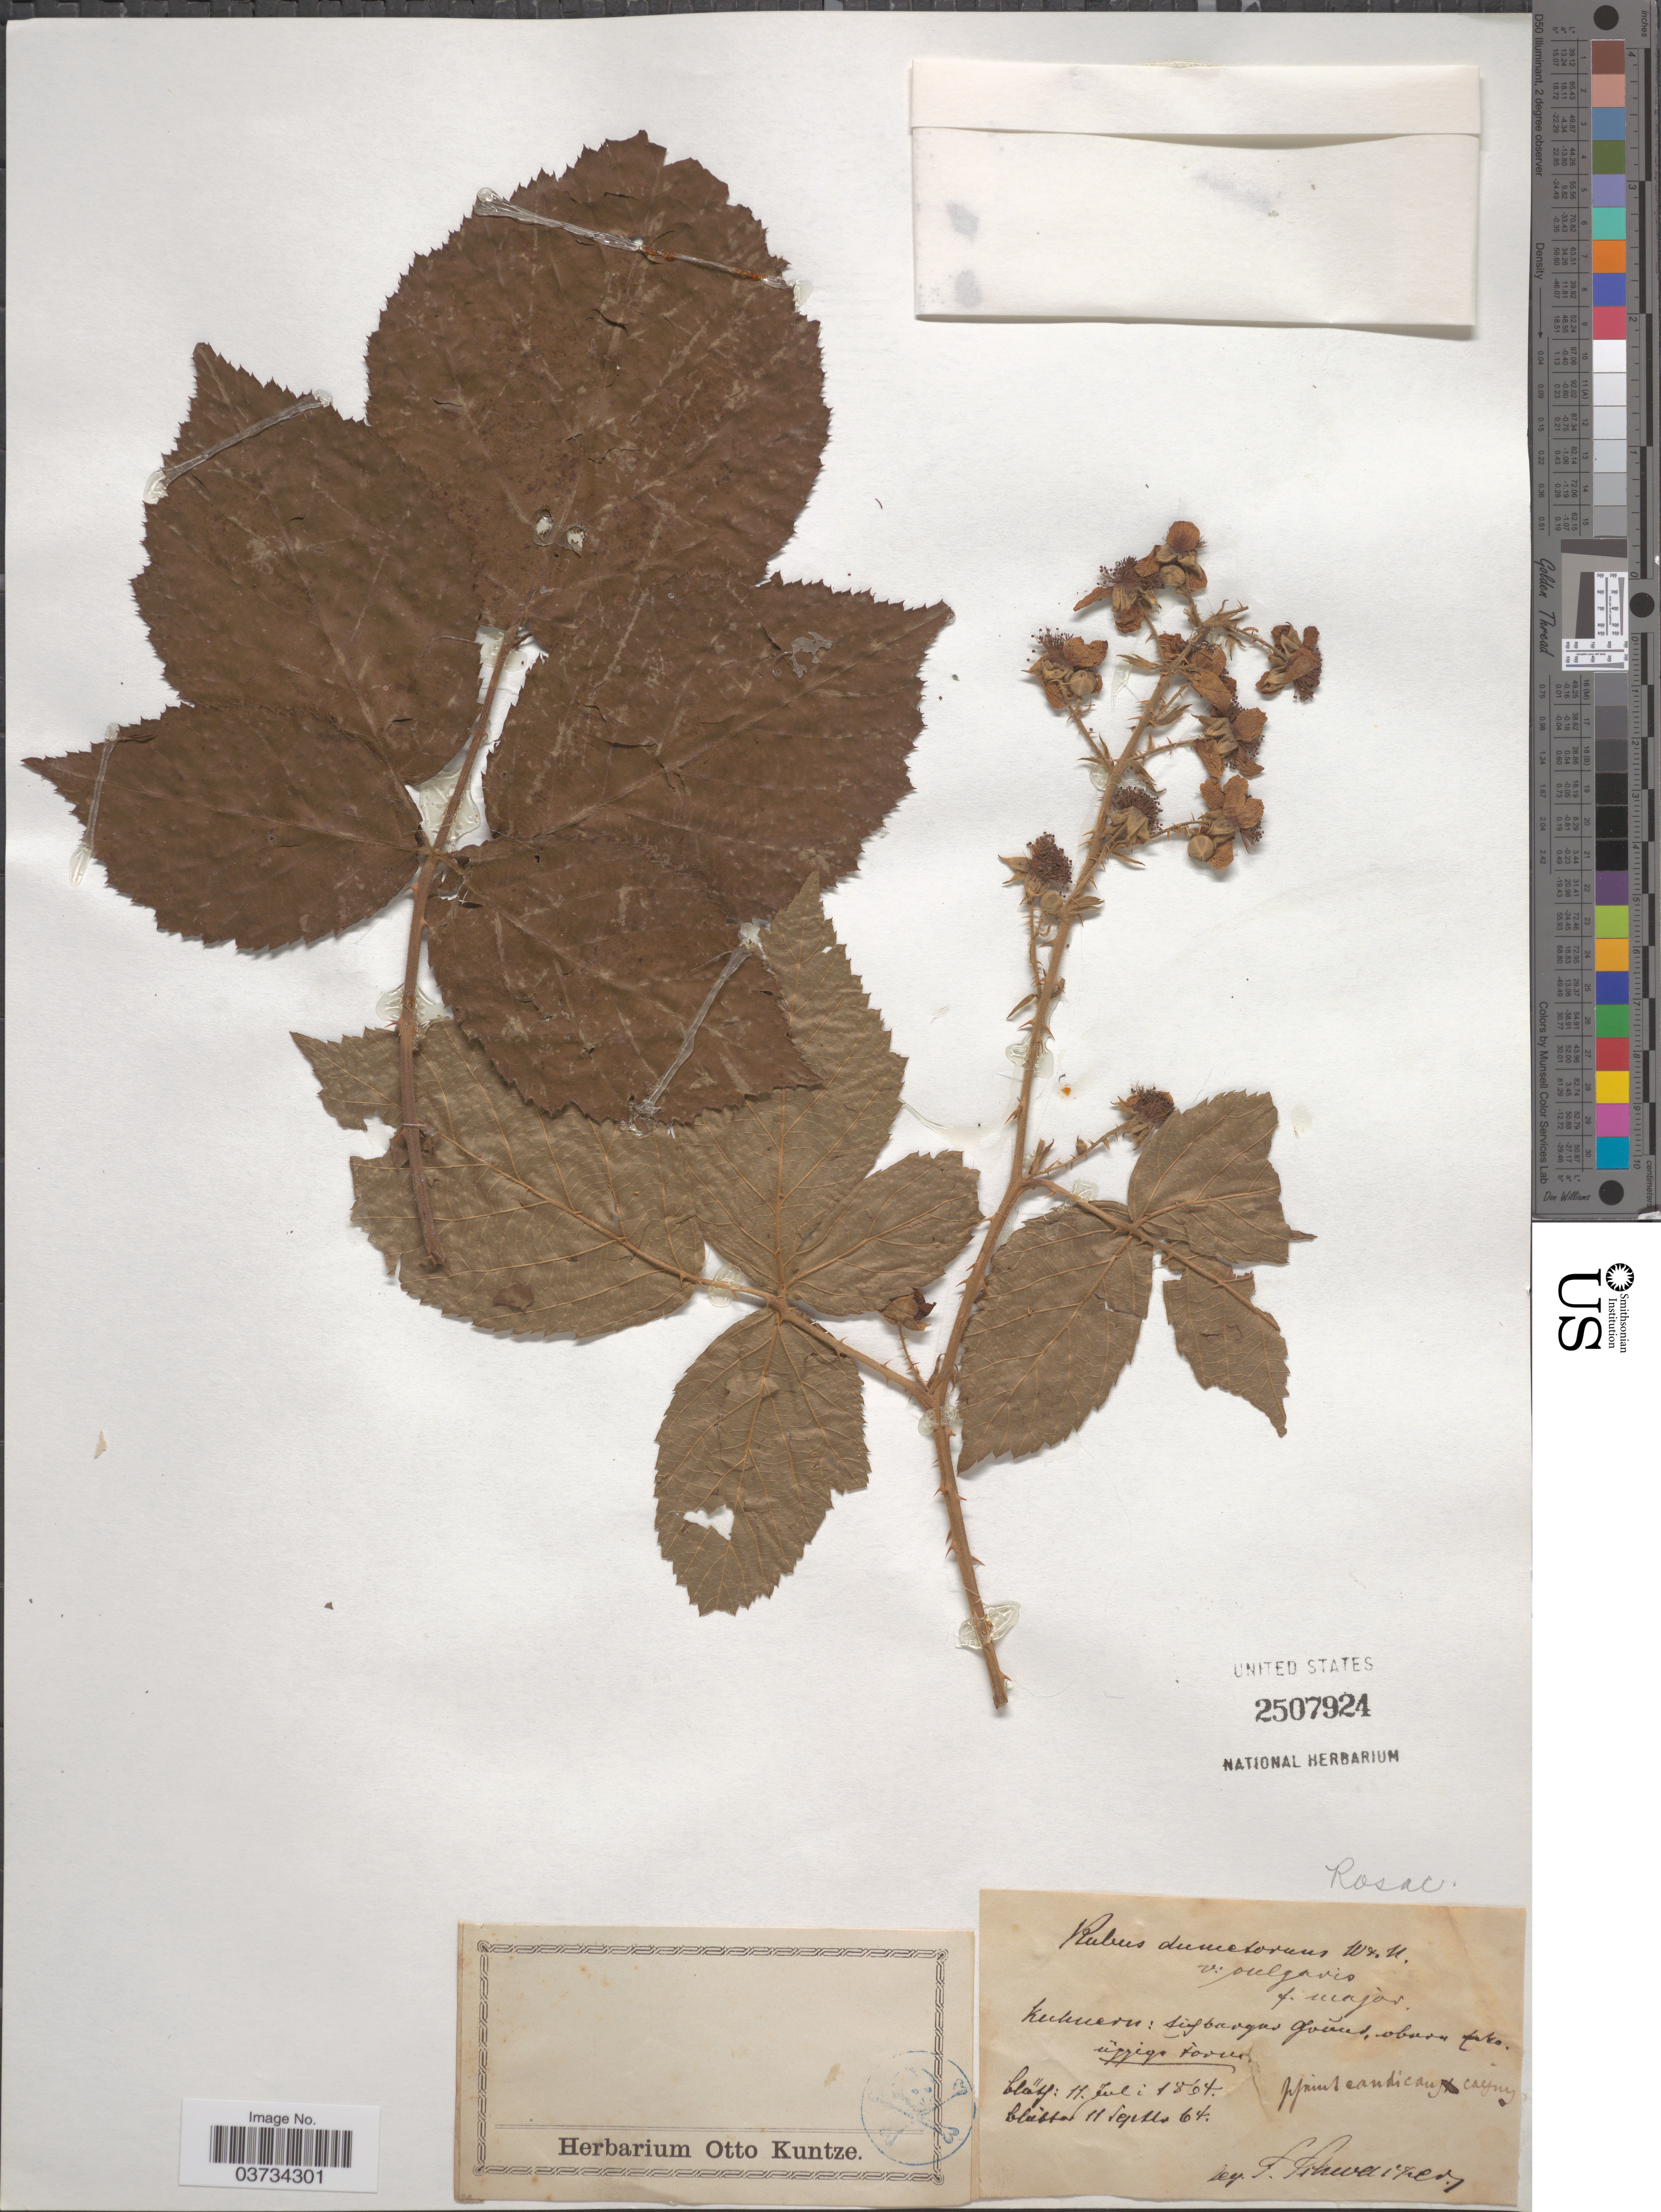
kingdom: Plantae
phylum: Tracheophyta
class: Magnoliopsida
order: Rosales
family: Rosaceae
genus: Rubus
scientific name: Rubus dumetorum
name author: Weihe ex Boenn.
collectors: S. Schwarzer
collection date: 1864-07-11/1864-09-11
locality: Keckueru[interpreted], [illegible text].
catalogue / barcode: US 2507924